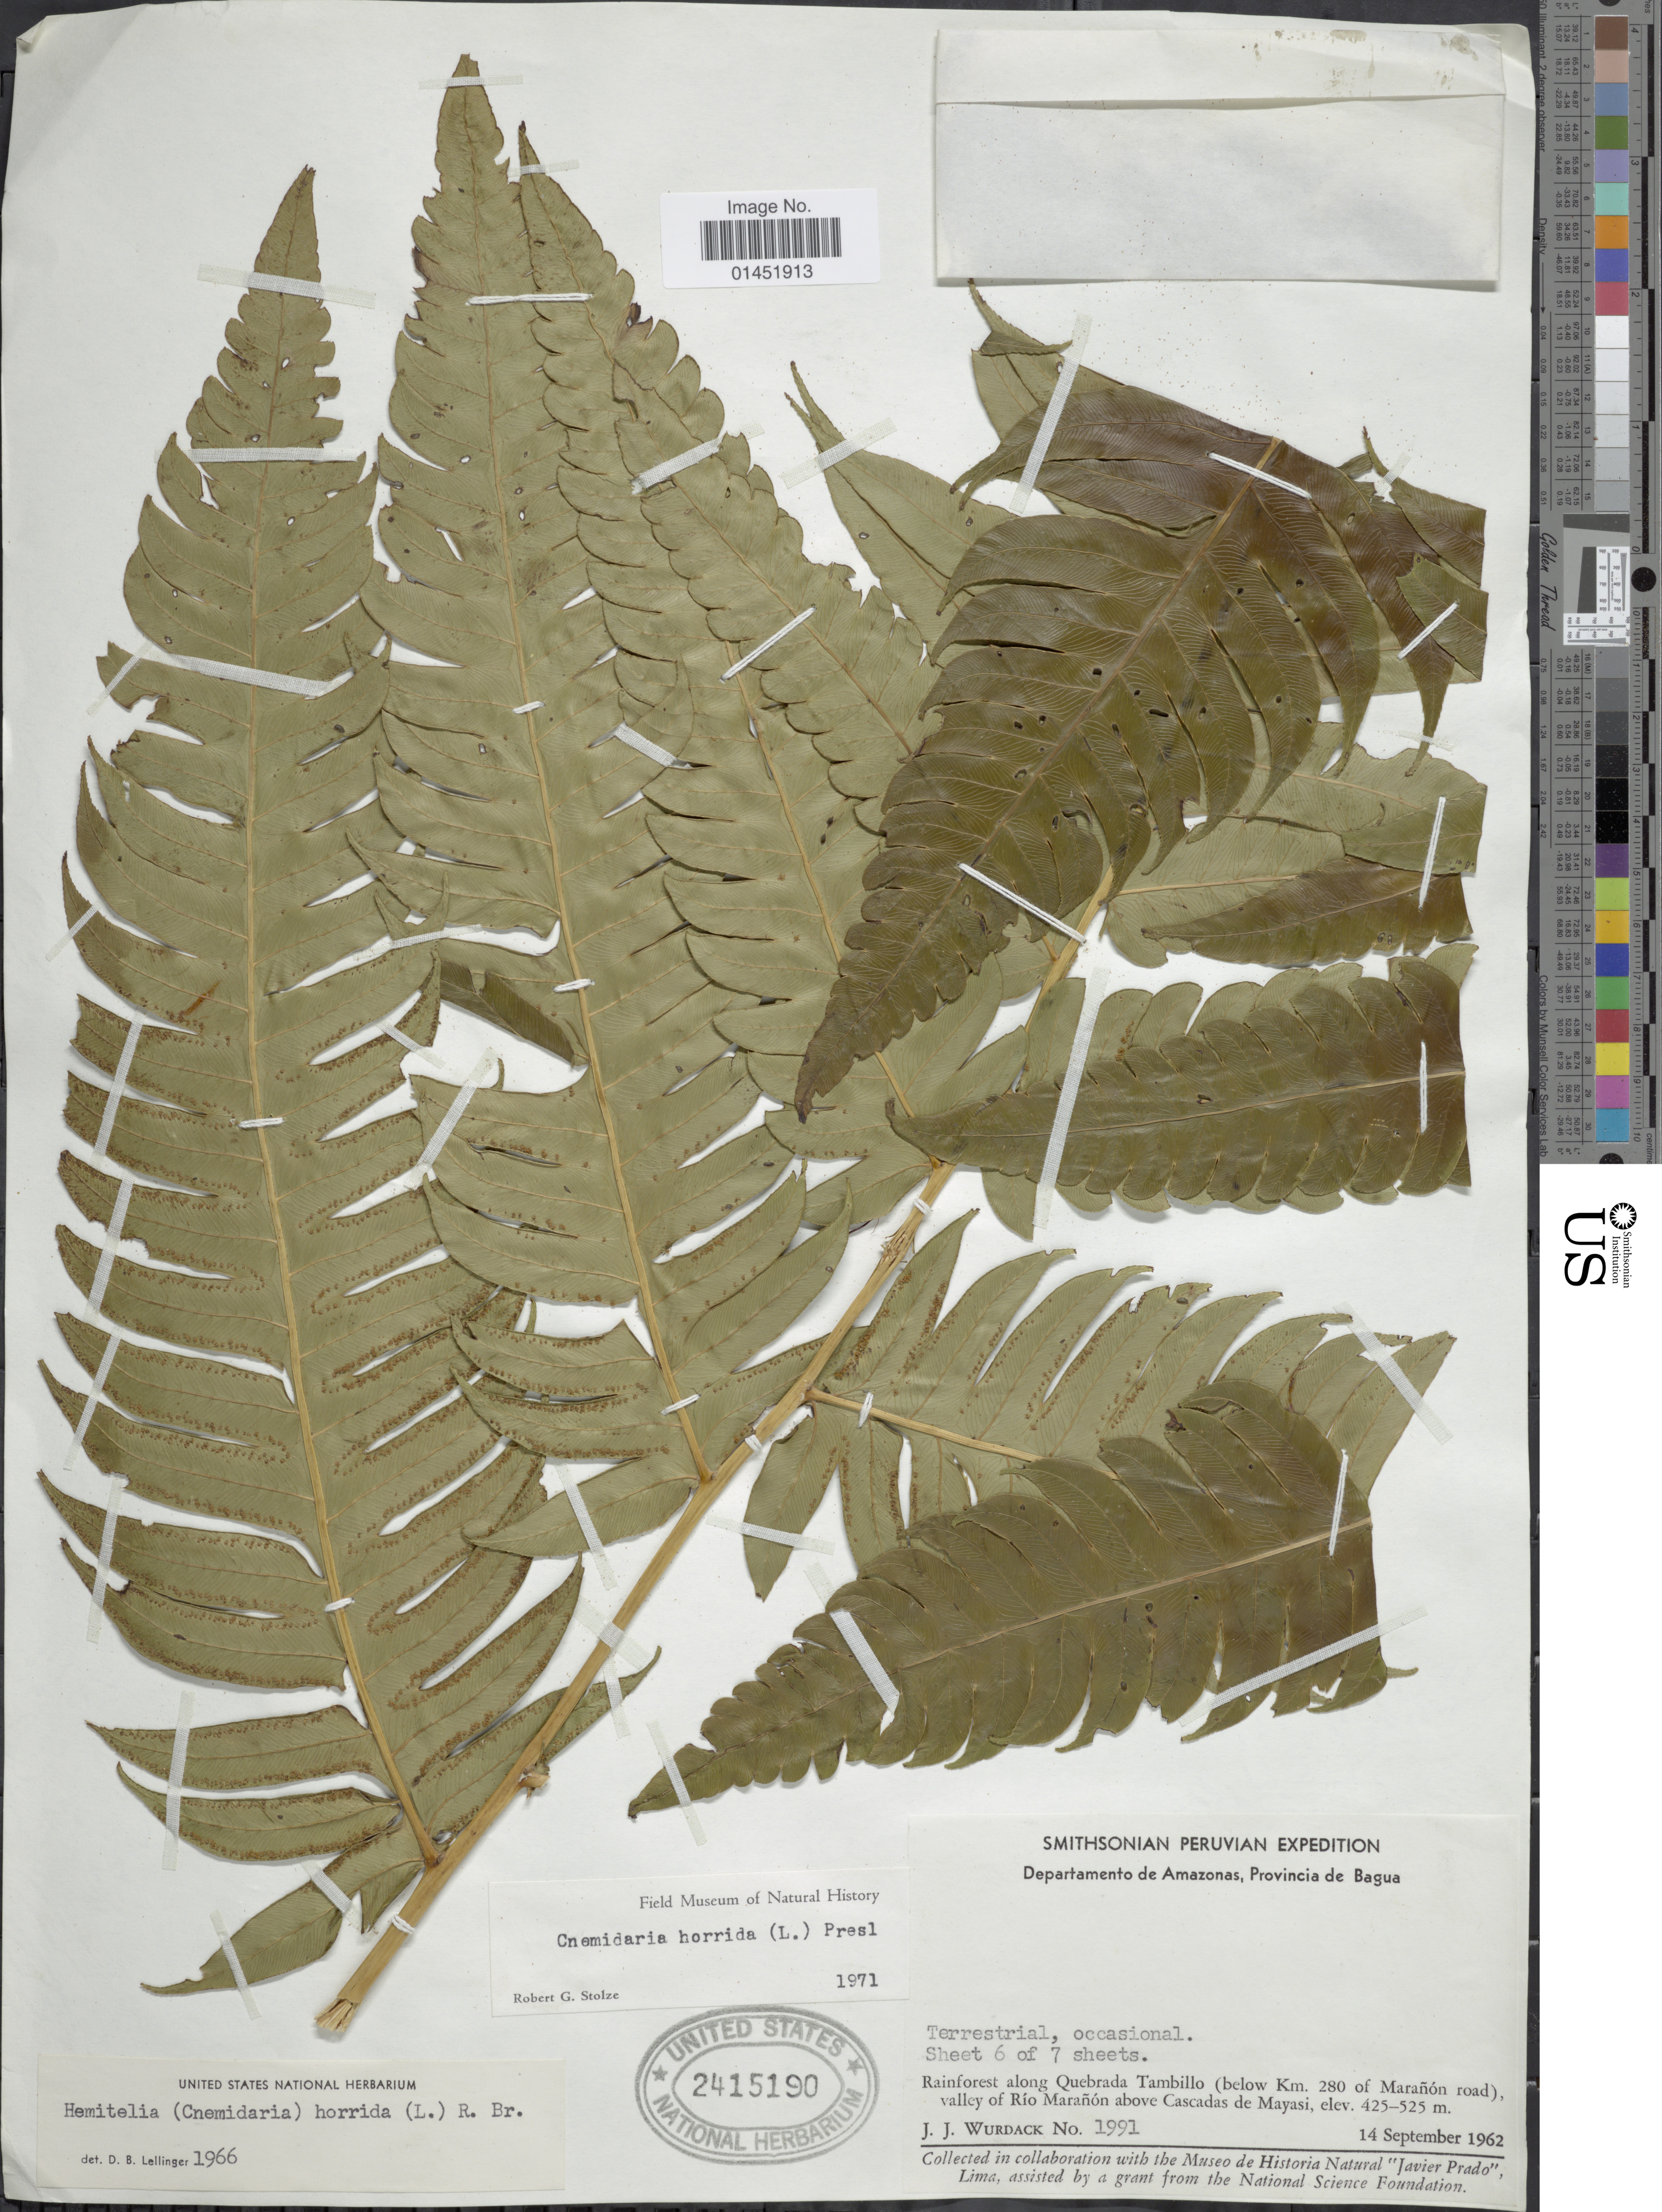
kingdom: Plantae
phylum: Tracheophyta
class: Polypodiopsida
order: Cyatheales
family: Cyatheaceae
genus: Cyathea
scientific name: Cyathea horrida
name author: (L.) Sm.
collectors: J. J. Wurdack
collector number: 1991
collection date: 1962-09-14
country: Peru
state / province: Amazonas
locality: Departamento de Amazonas, Provincia de Bagua, Rainforest along Quebrada Tambillo (below Km. 280 of Marañón road), valley of Río Marañón above Cascadas de Mayasi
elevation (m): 425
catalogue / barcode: US 2415190